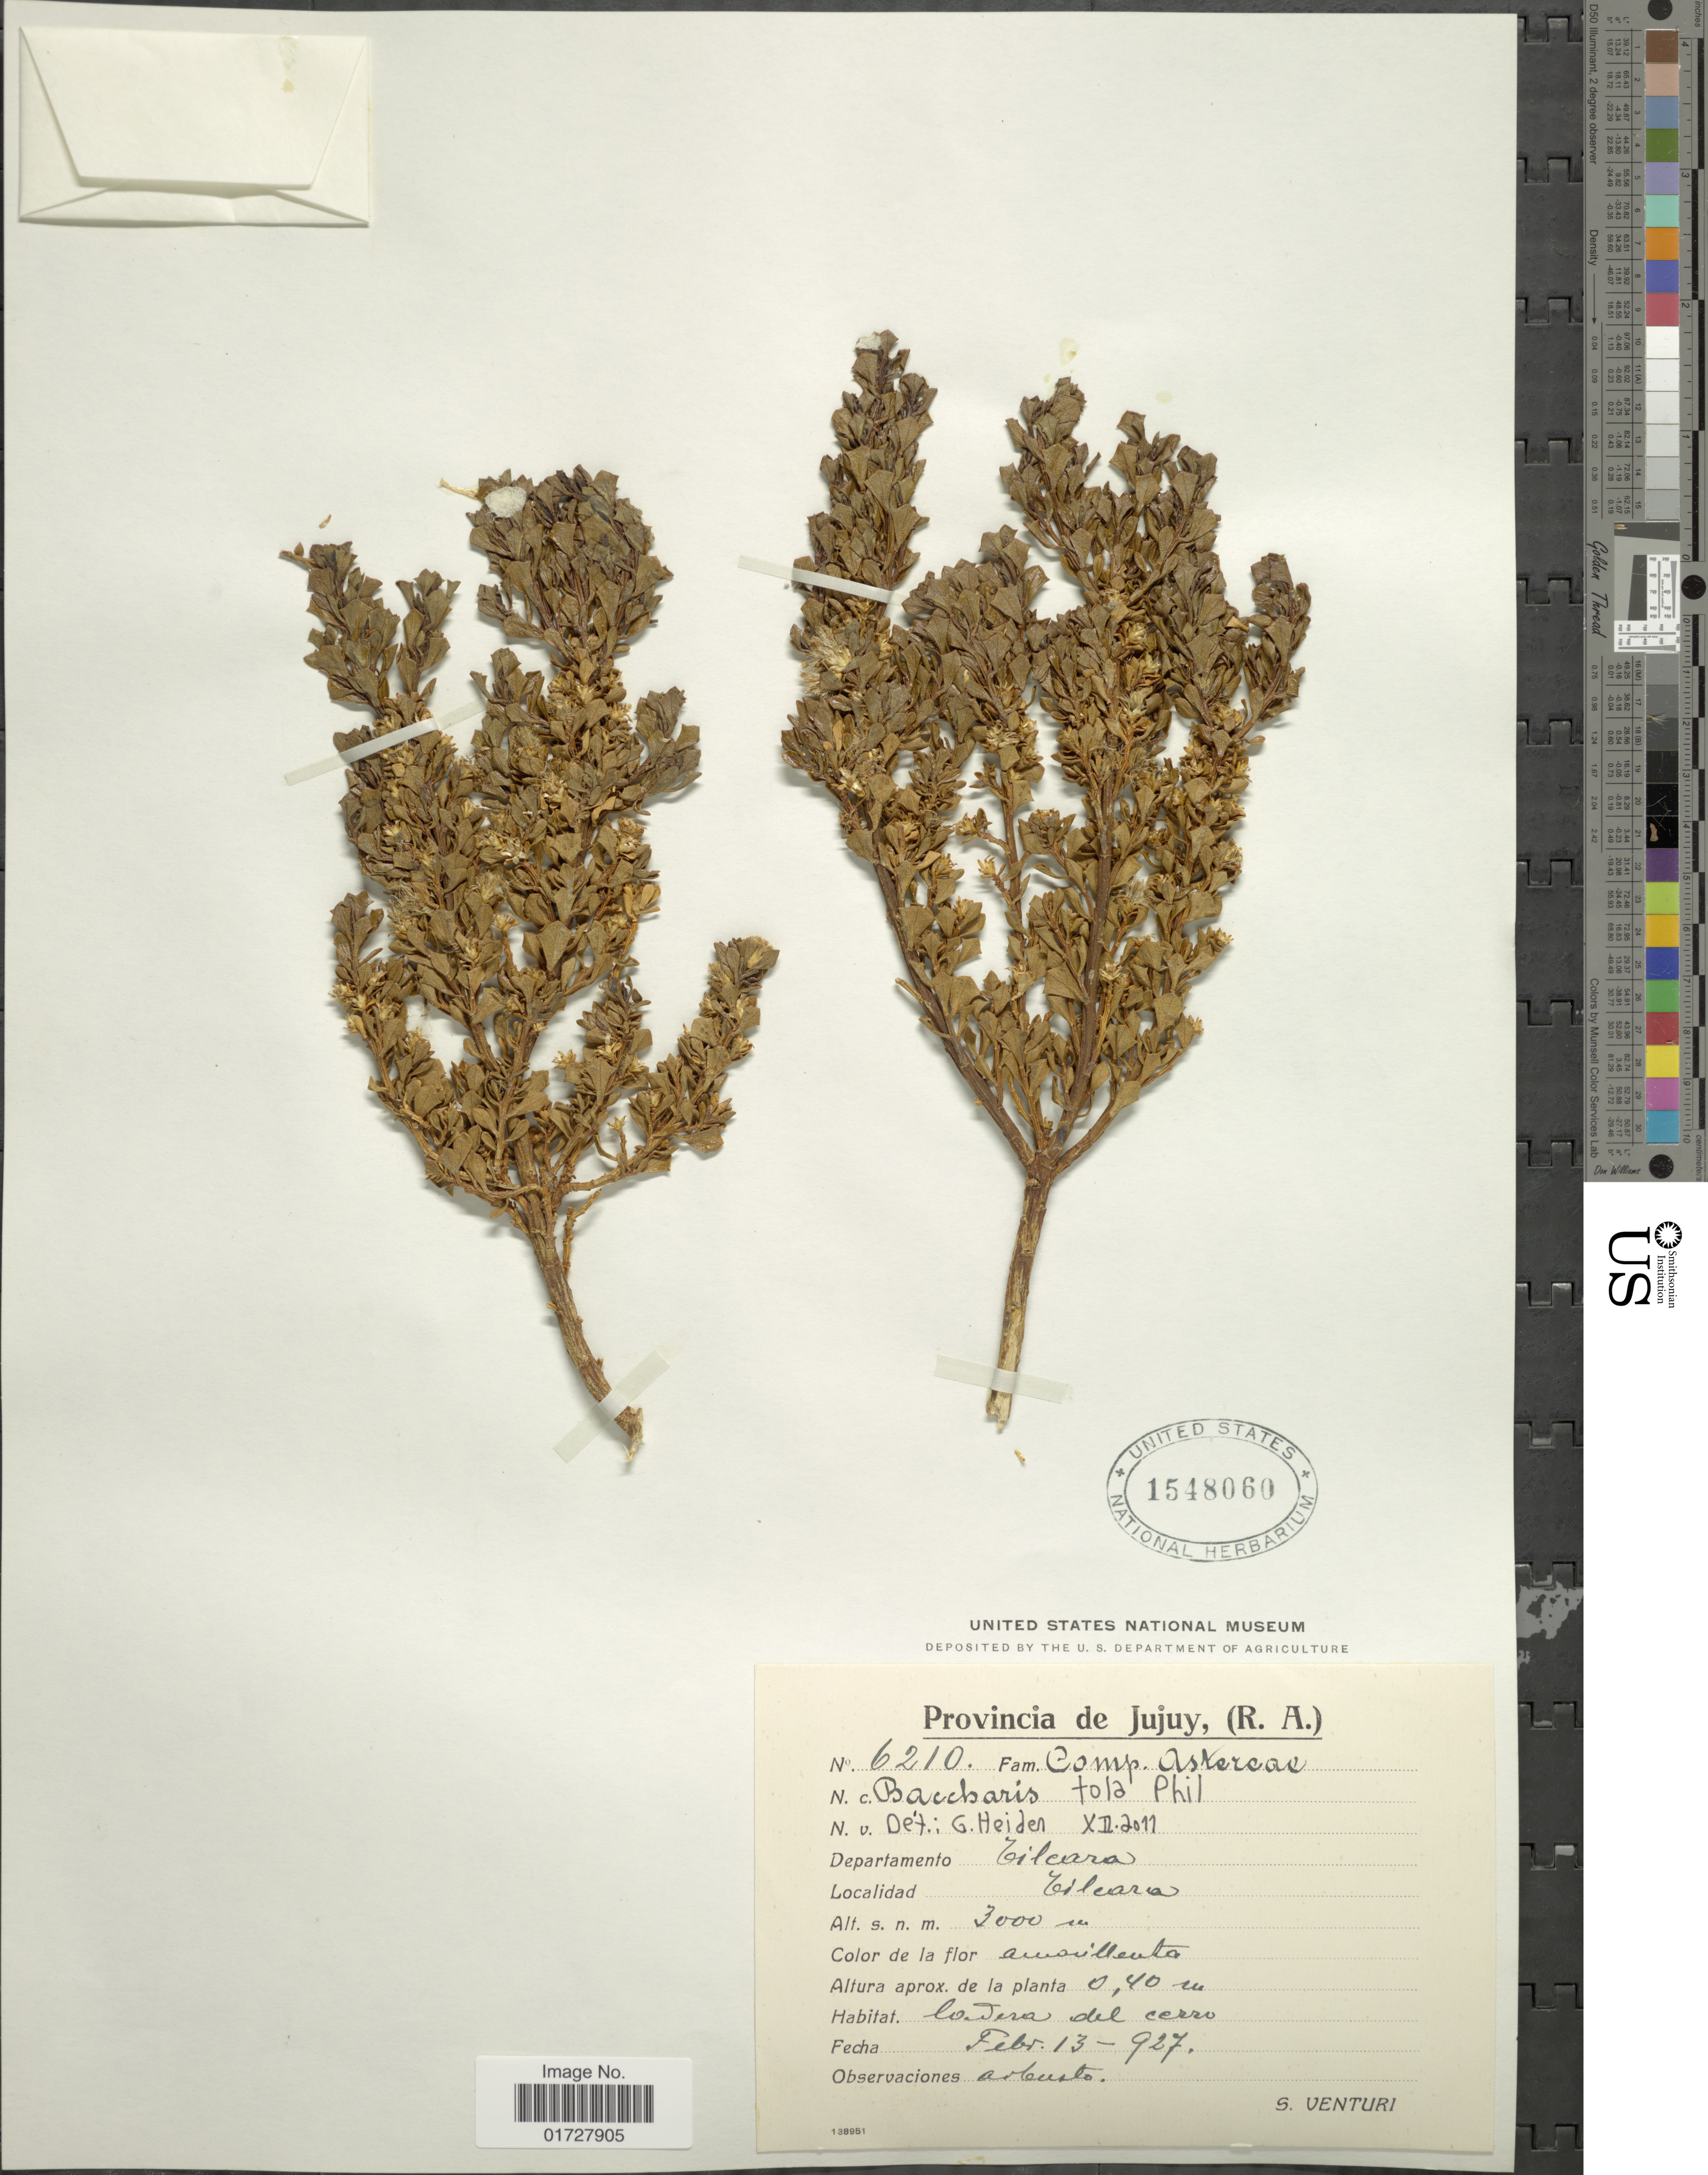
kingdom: Plantae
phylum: Tracheophyta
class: Magnoliopsida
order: Asterales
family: Asteraceae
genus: Baccharis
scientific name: Baccharis tola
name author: Phil.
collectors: S. Venturi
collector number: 6210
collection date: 1927-02-13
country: Argentina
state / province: Jujuy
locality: Departamento Tilcara, Tilcara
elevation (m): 3000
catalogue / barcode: US 1548060